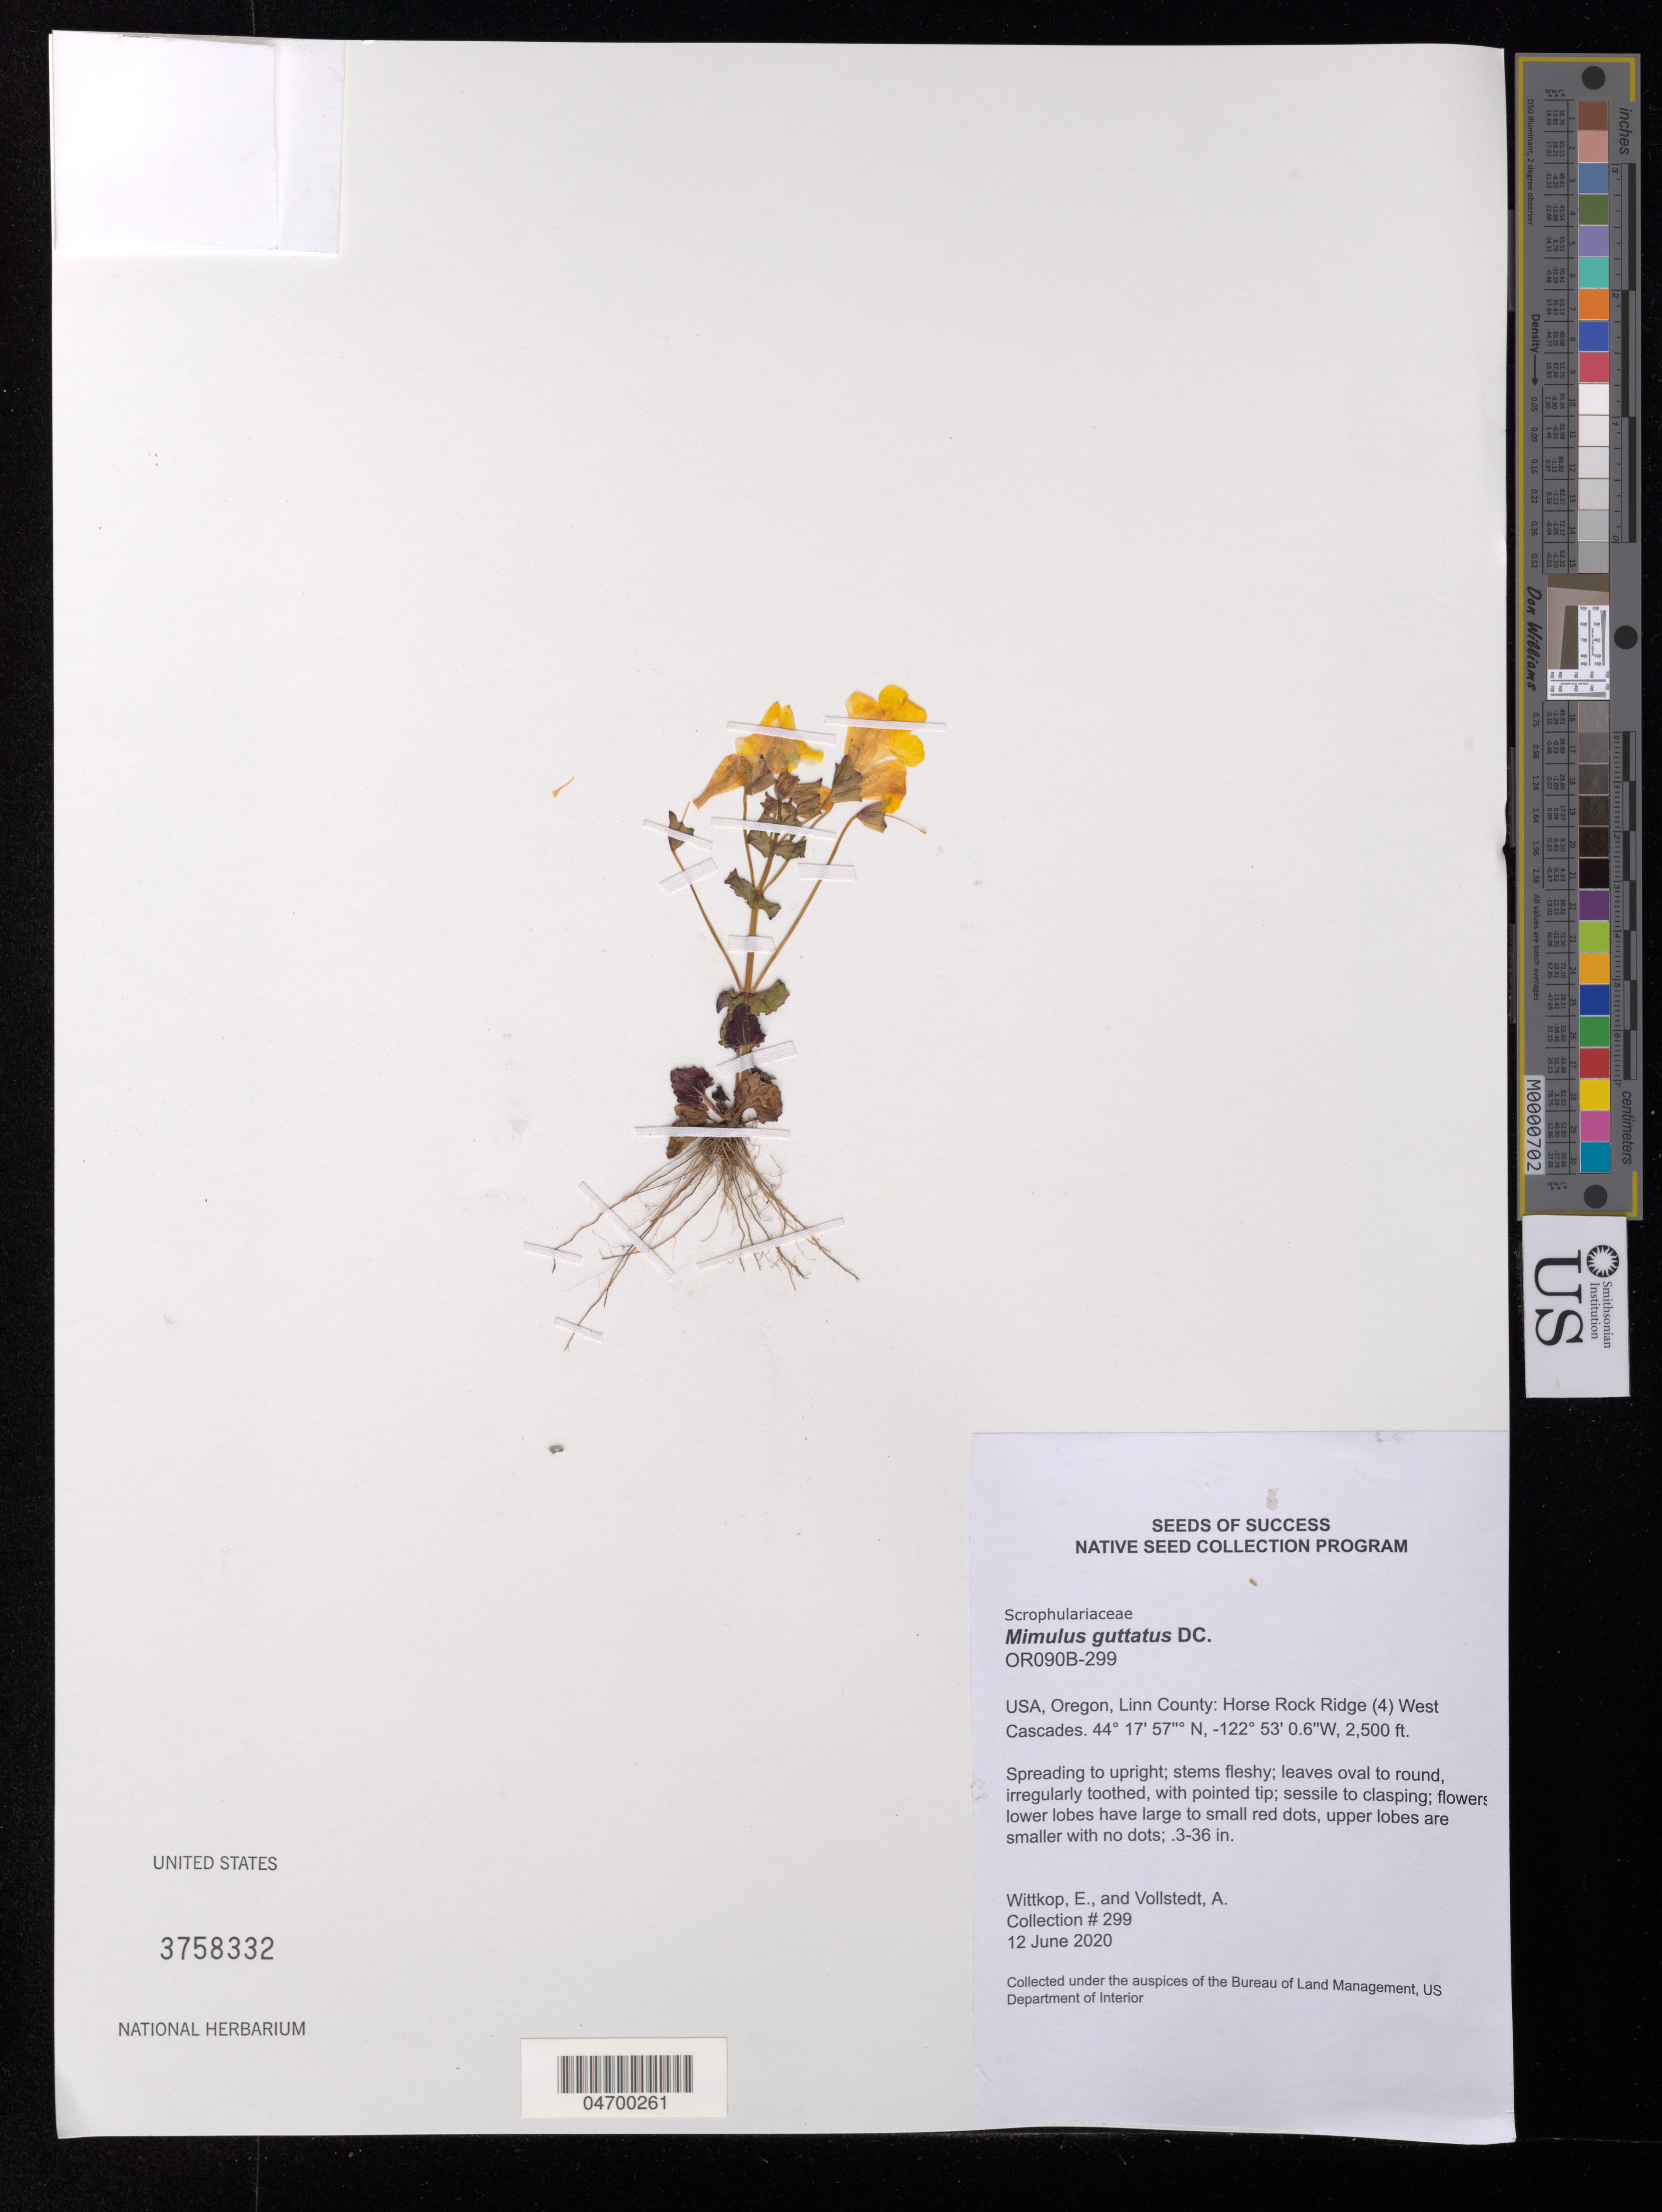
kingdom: Plantae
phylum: Tracheophyta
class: Magnoliopsida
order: Lamiales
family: Phrymaceae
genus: Mimulus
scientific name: Mimulus guttatus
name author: DC.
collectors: E. Wittkop & A. Vollstedt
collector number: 299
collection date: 2020-06-12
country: United States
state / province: Oregon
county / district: Linn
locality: Linn County: Horse Rock Ridge (4) West Cascades.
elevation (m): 762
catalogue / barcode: US 3758332